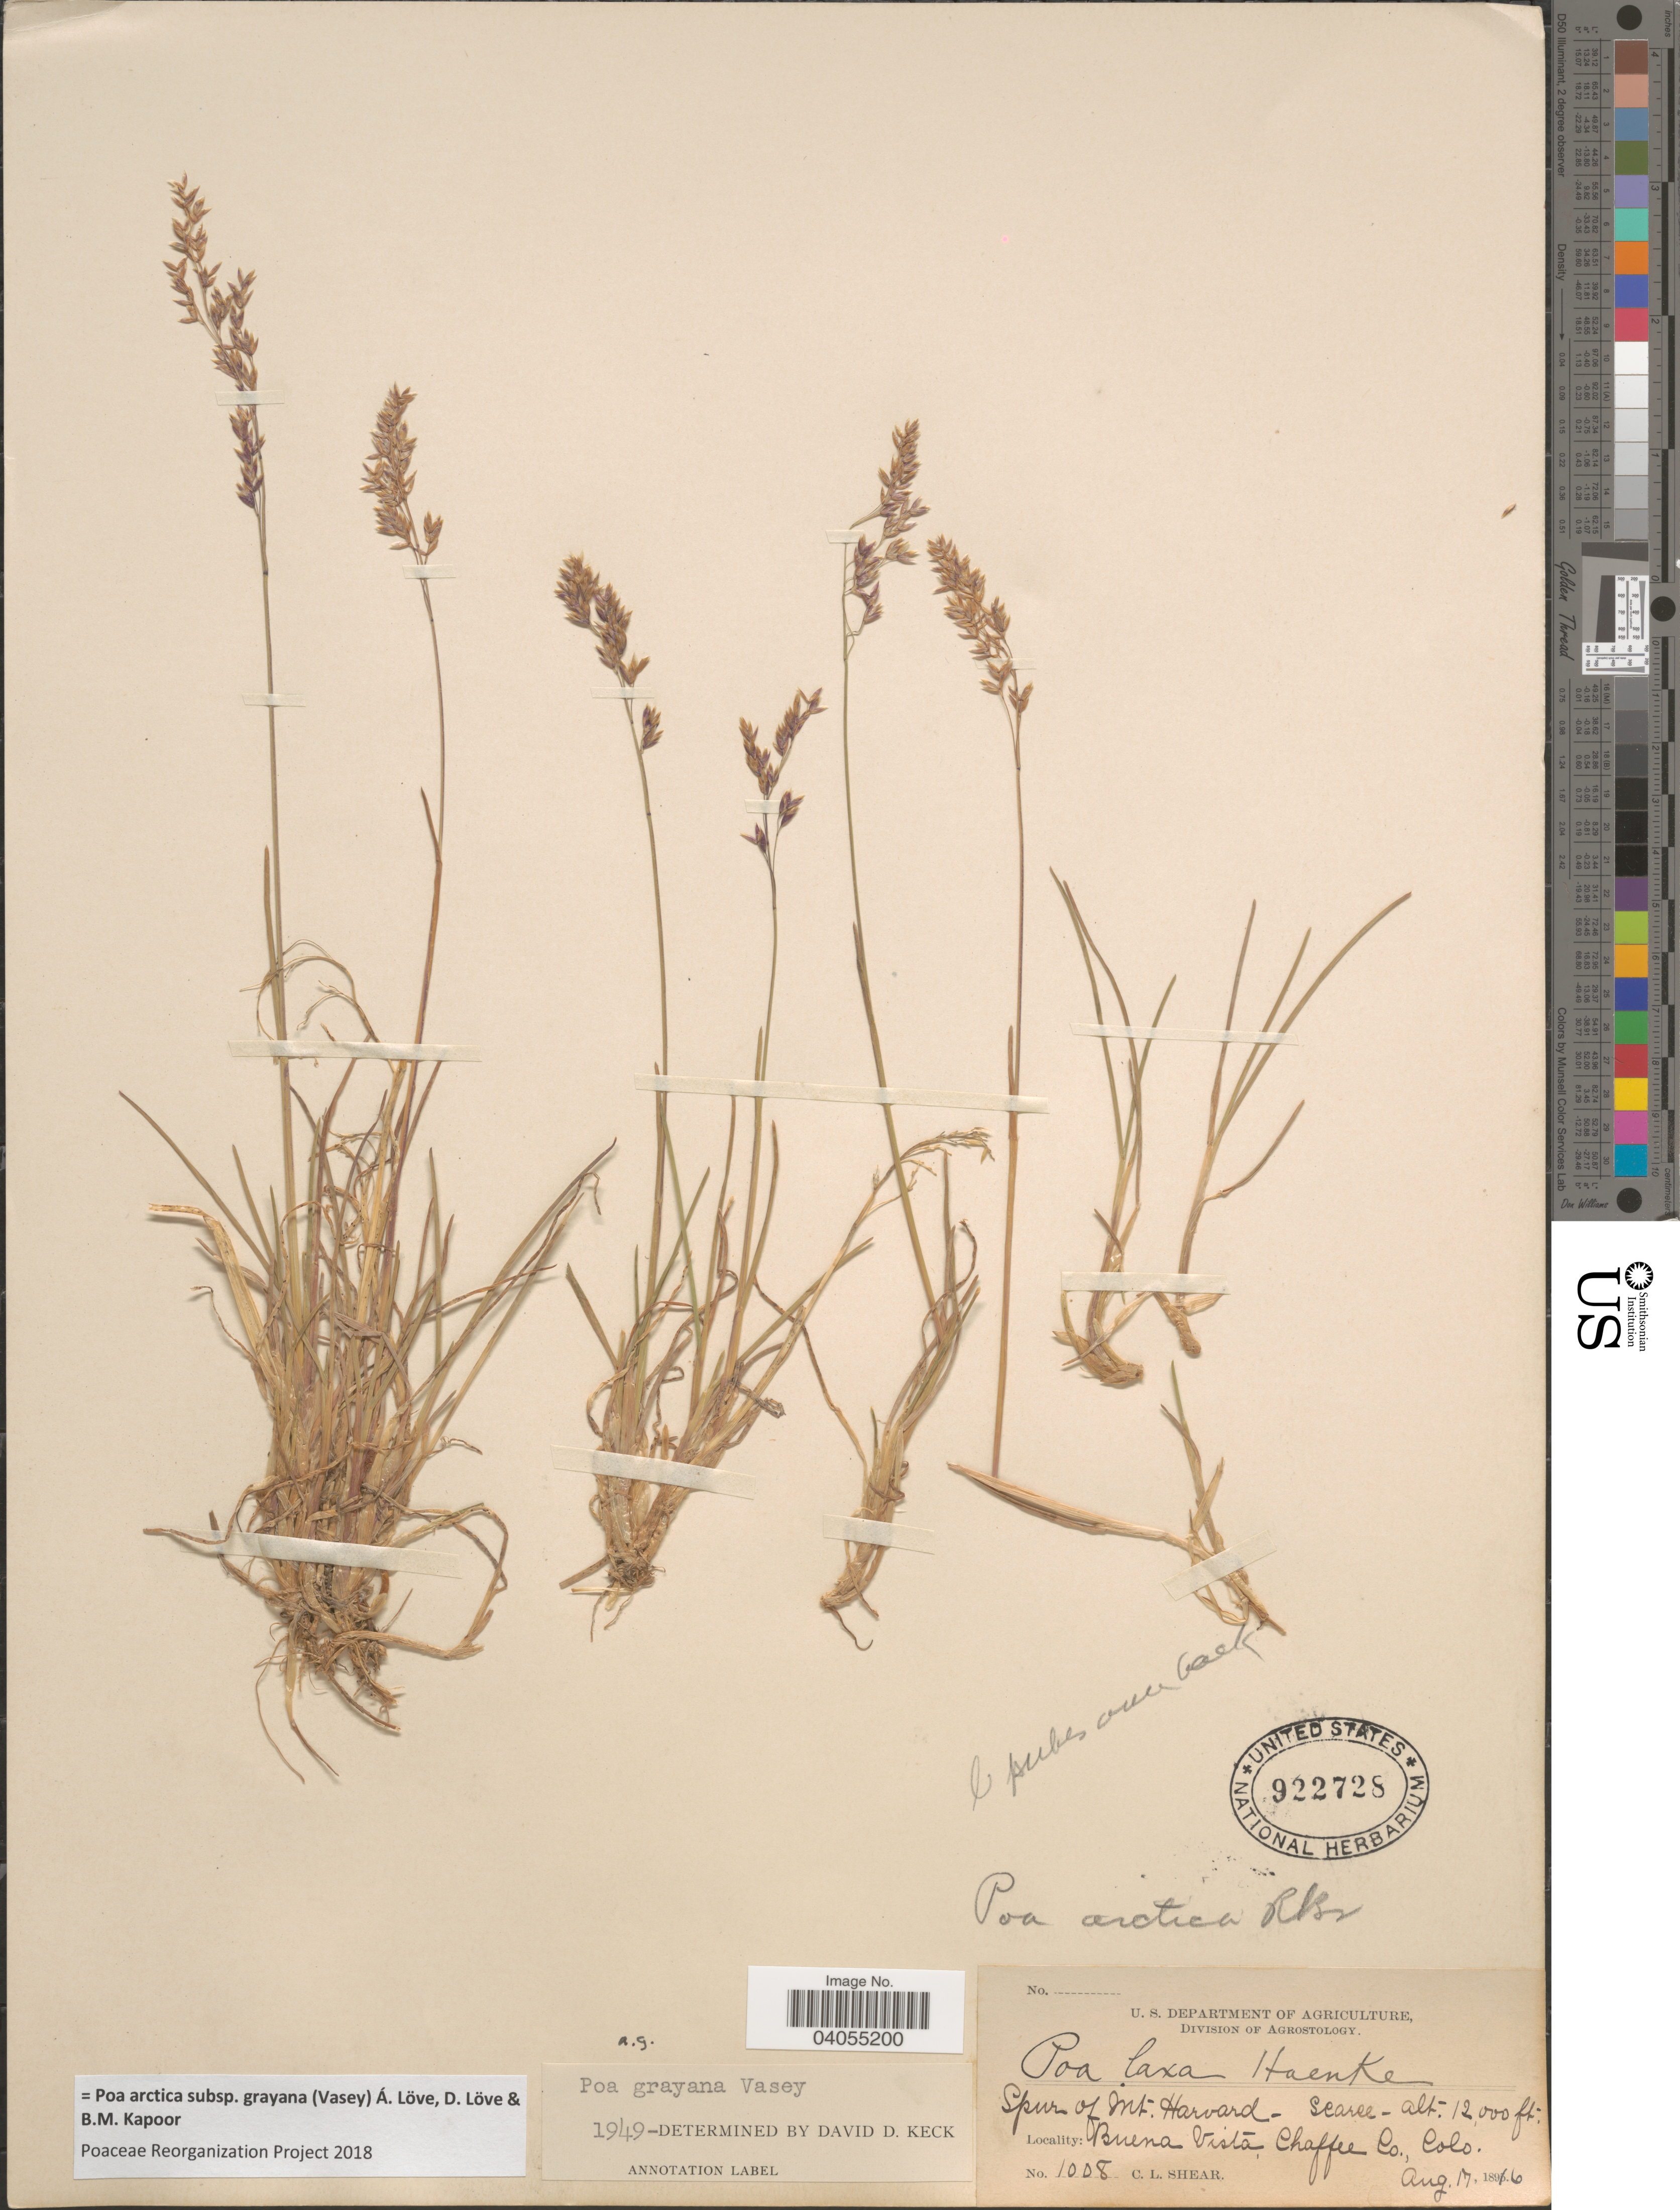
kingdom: Plantae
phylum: Tracheophyta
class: Liliopsida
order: Poales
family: Poaceae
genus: Poa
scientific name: Poa arctica subsp. grayana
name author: (Vasey) Á. Löve et al.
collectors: C. L. Shear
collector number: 1008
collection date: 1896-08-17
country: United States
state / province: Colorado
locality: Spur of Mt. Harvard. Buena Vista, Chaffee Co.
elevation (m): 3658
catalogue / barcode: US 922728